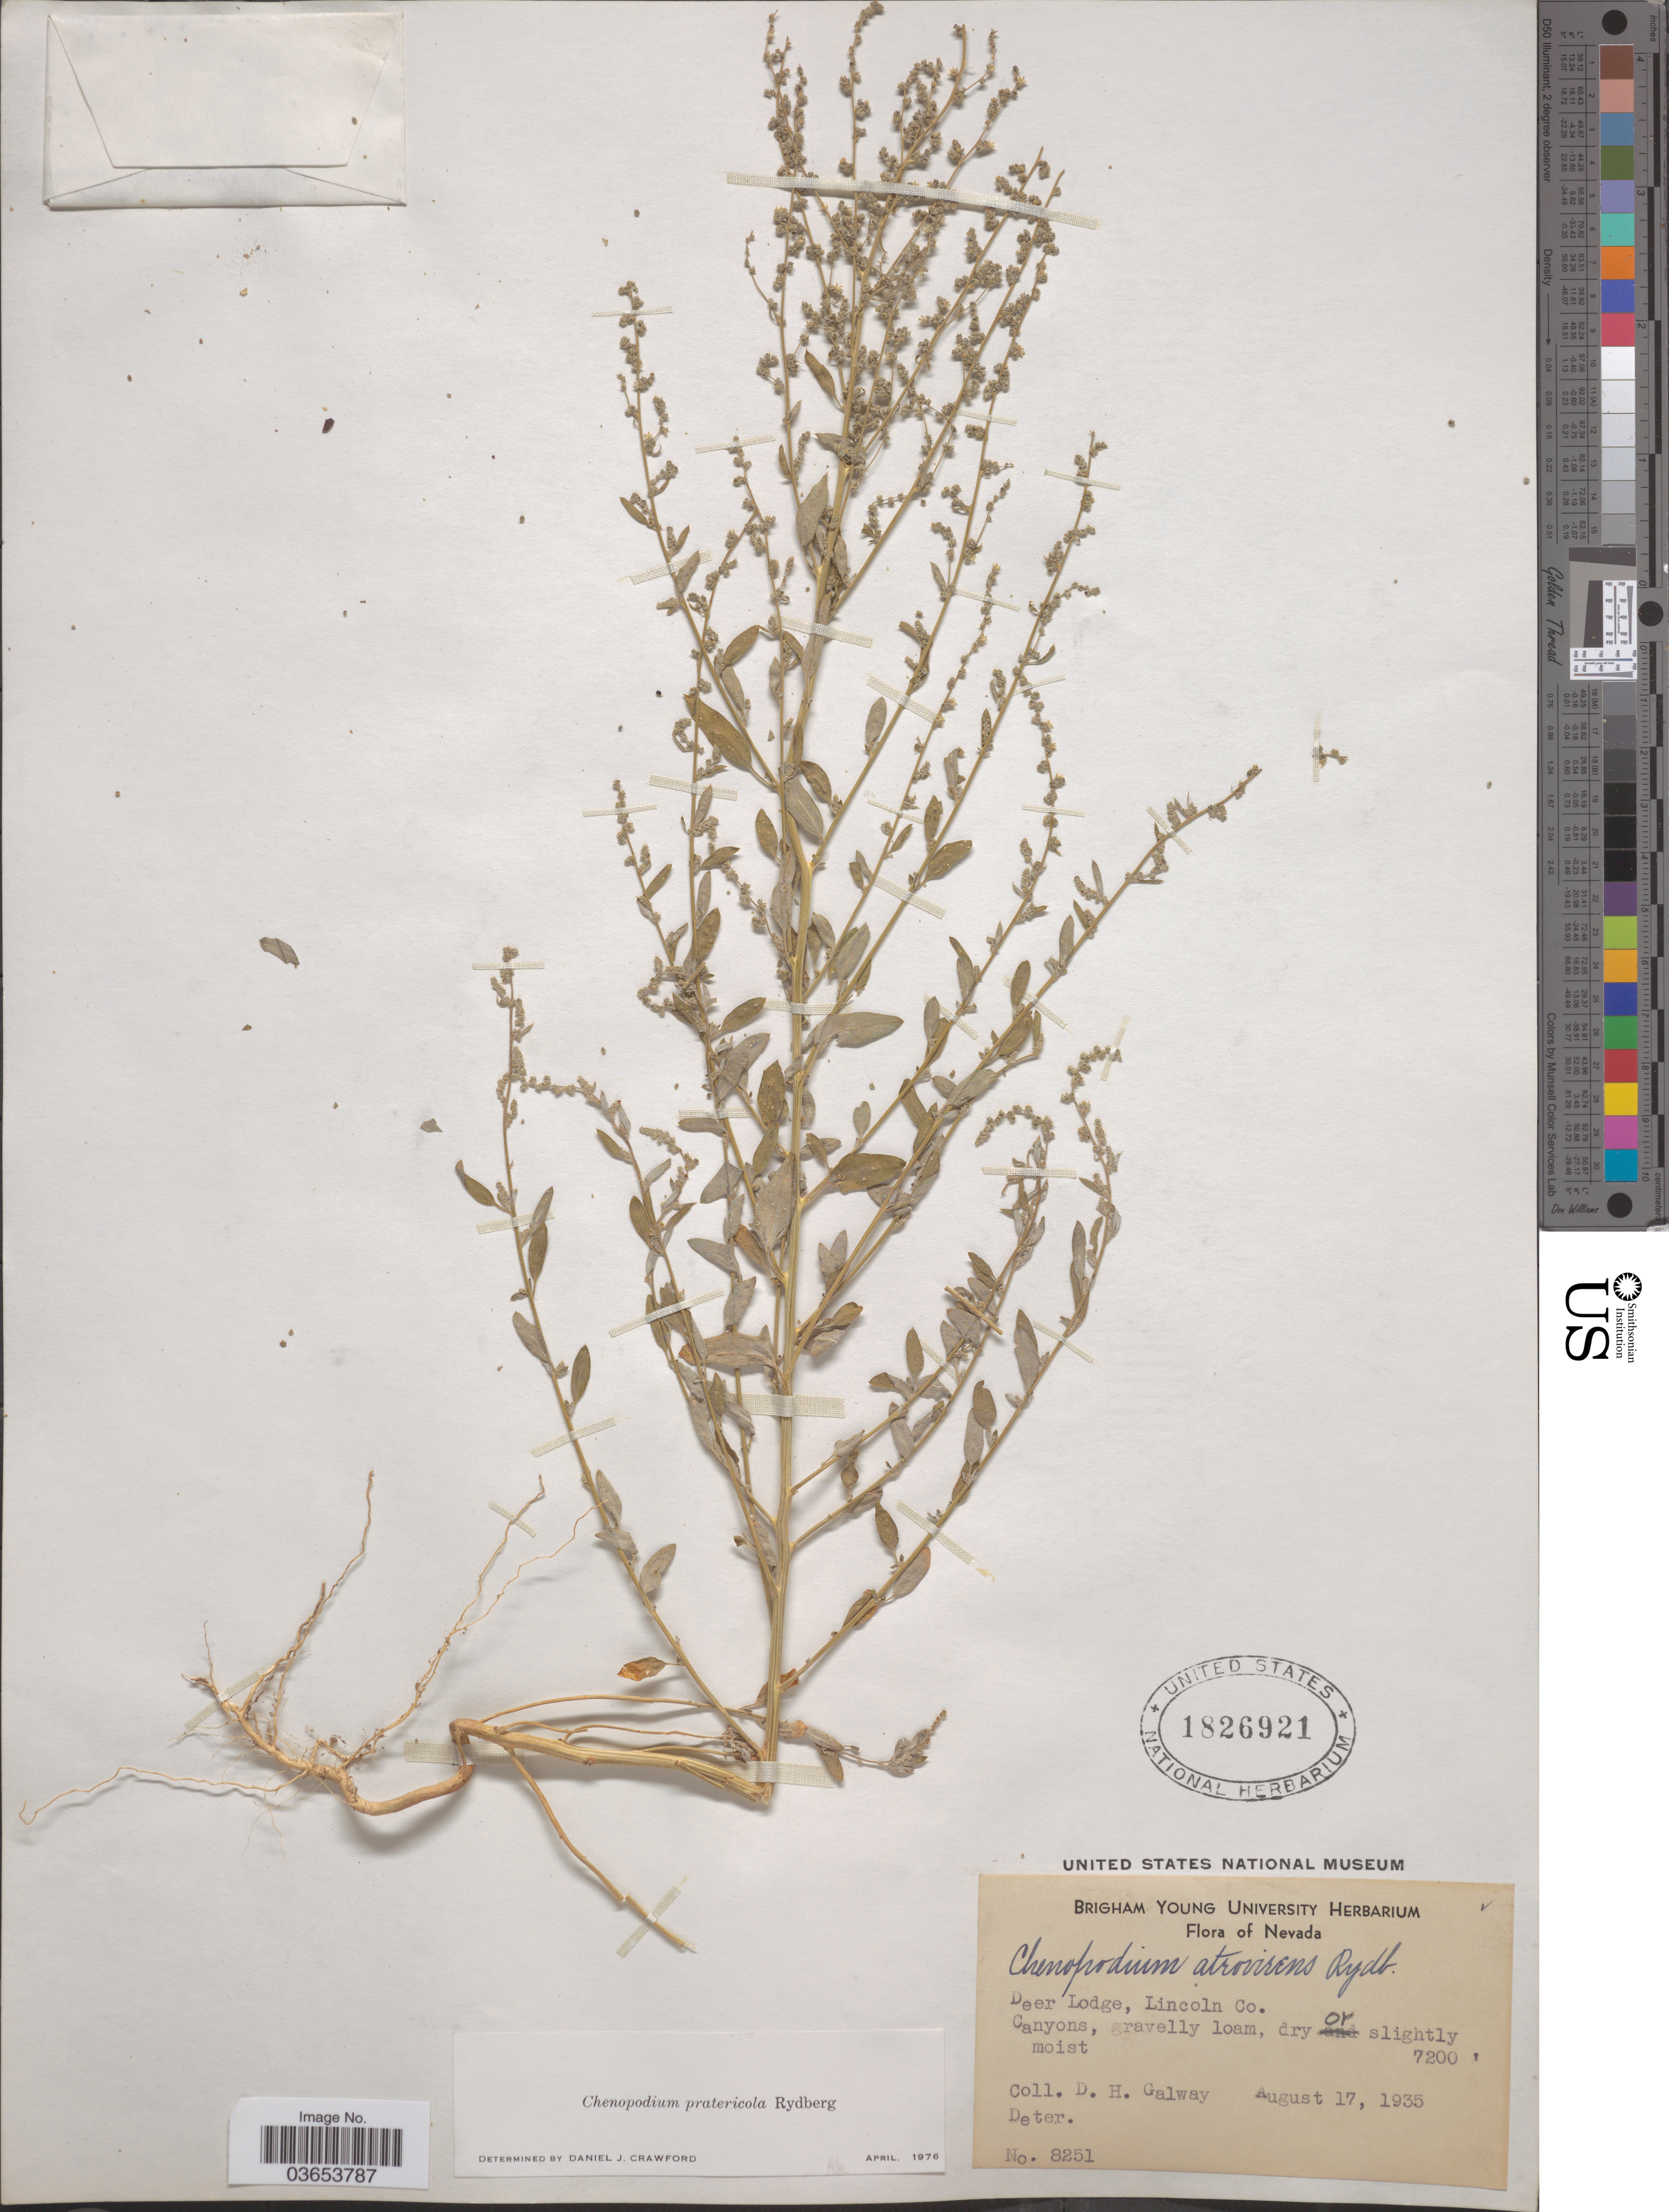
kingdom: Plantae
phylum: Tracheophyta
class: Magnoliopsida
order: Caryophyllales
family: Amaranthaceae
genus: Chenopodium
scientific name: Chenopodium pratericola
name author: Rydb.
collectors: D. Galway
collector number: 8251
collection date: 1935-08-17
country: United States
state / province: Nevada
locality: Deer Lodge, Lincoln Co. Canyons.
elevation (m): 2195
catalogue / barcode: US 1826921